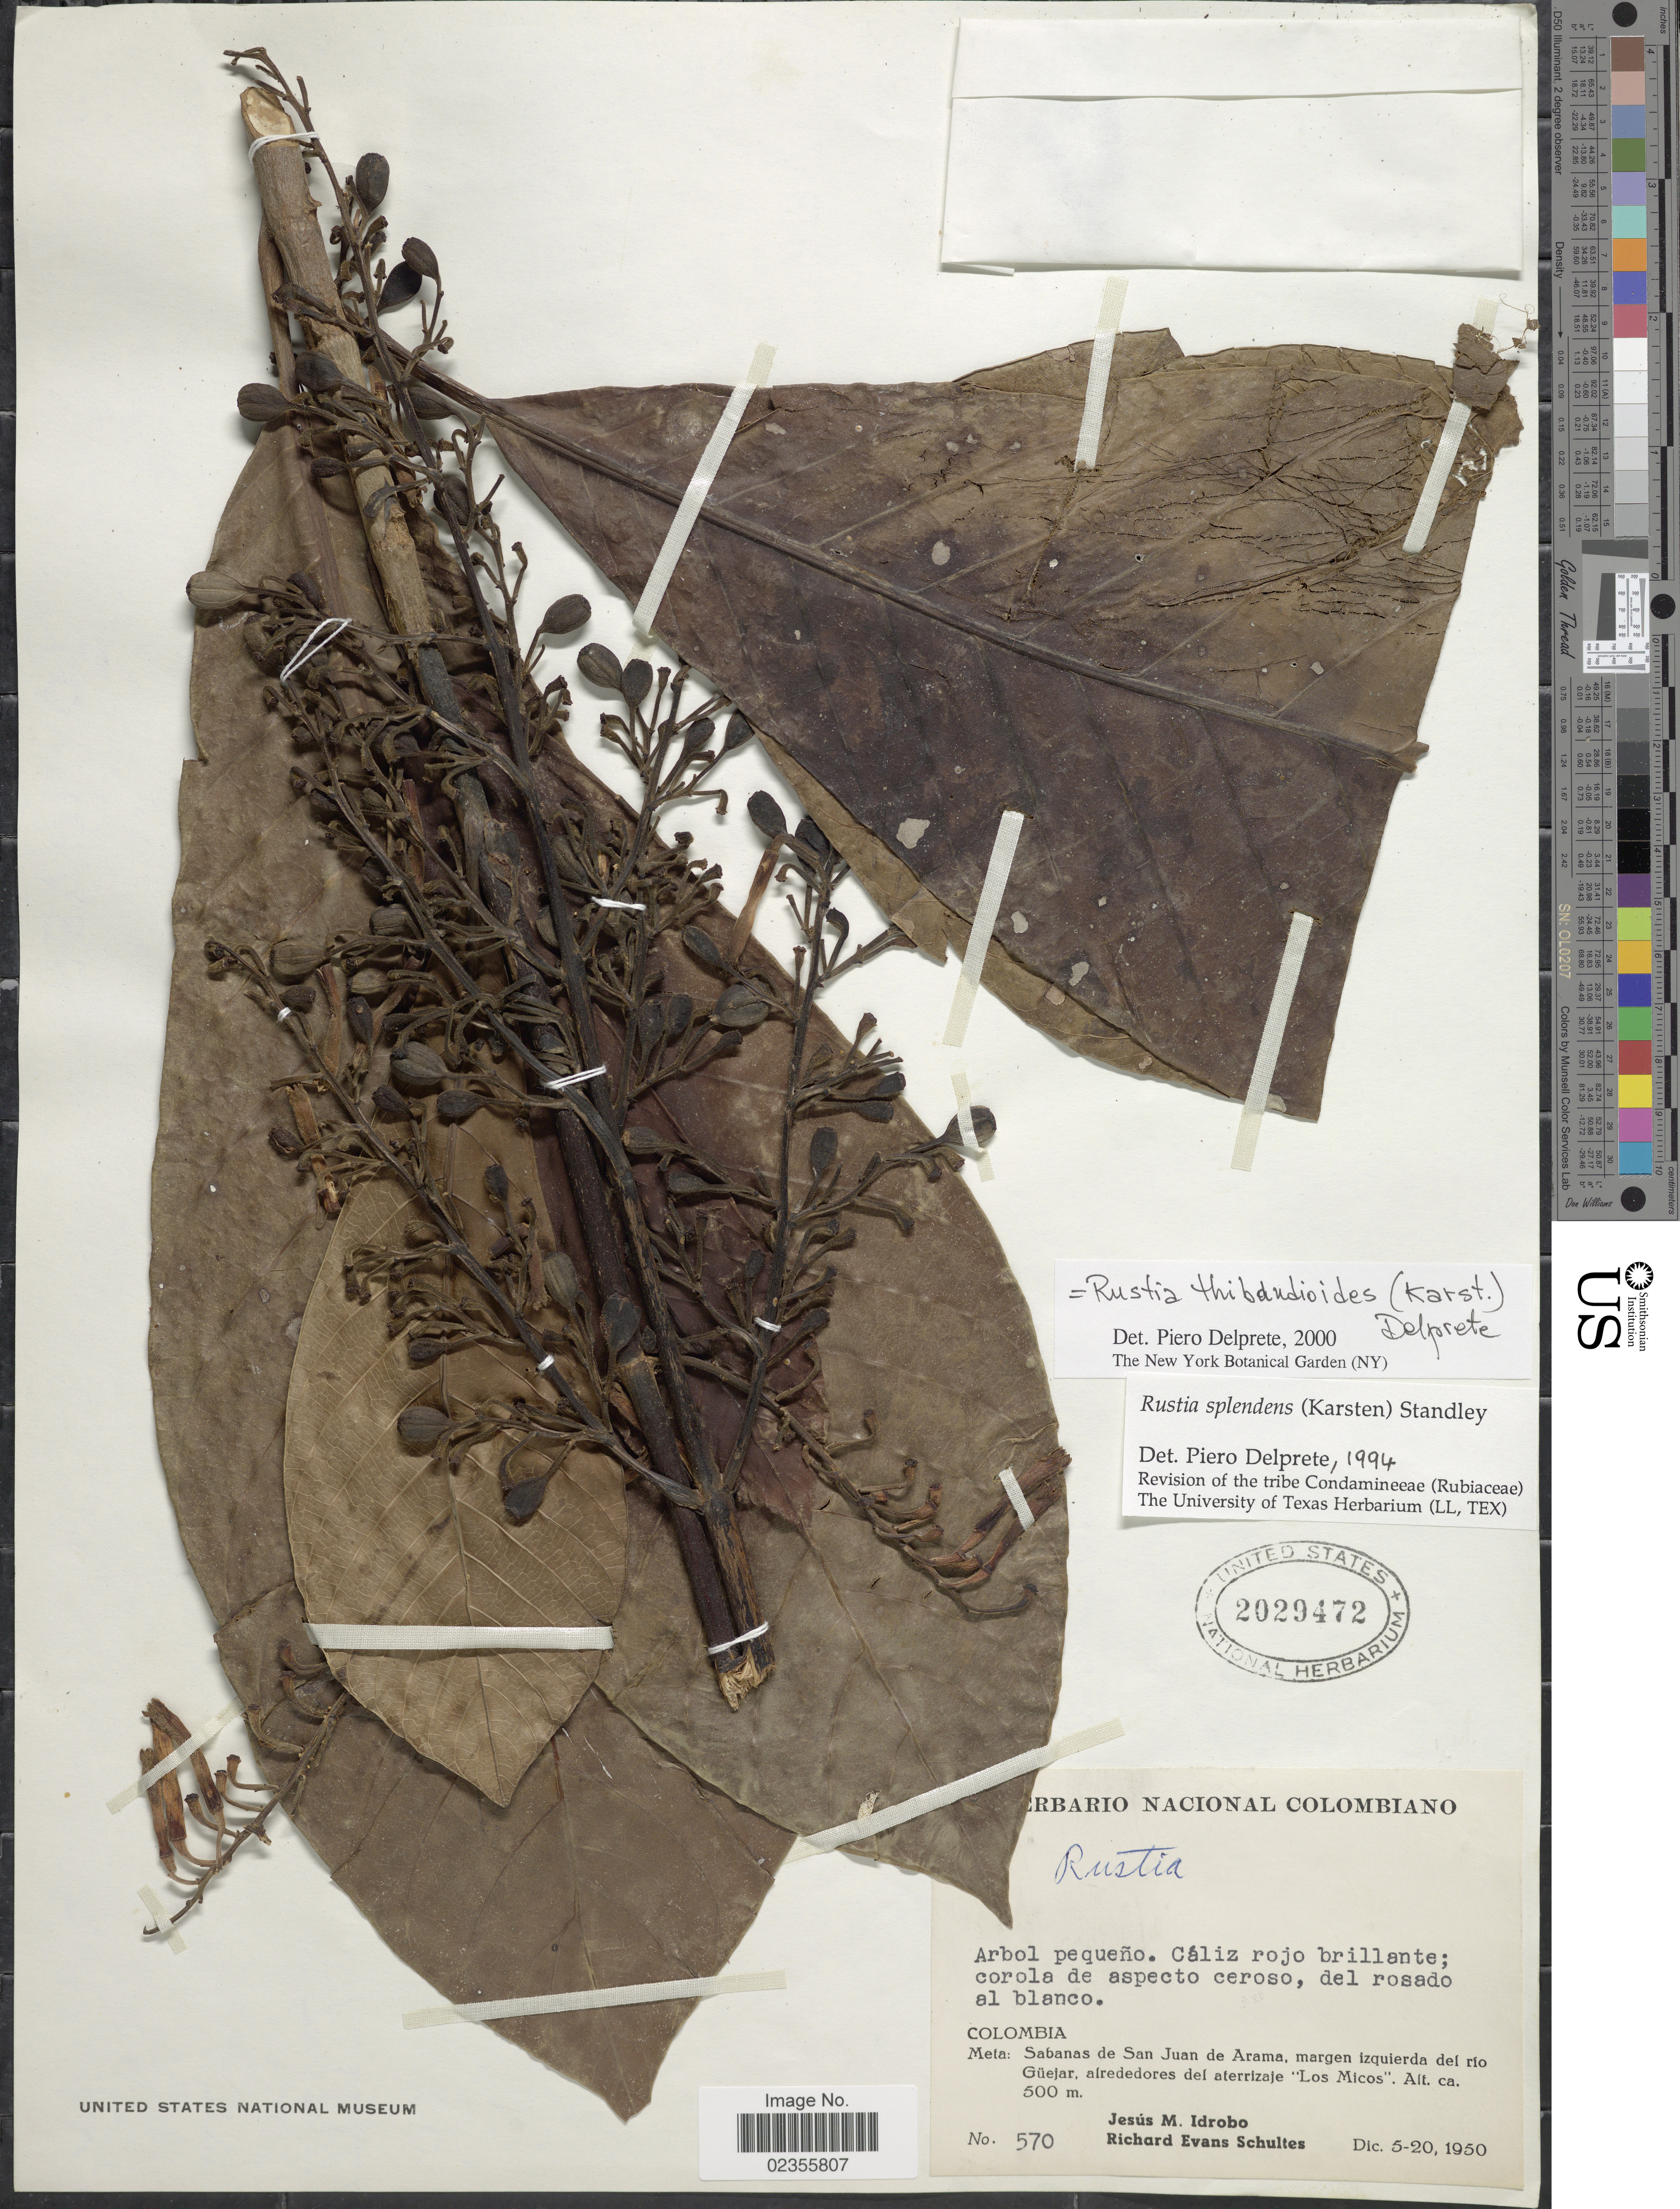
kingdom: Plantae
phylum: Tracheophyta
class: Magnoliopsida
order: Gentianales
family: Rubiaceae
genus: Rustia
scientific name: Rustia thibaudioides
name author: (H. Karst.) Delprete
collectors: J. M. Idrobo & R. E. Schultes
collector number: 570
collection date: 1950-12-05/1950-12-20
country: Colombia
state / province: Meta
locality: Sabanas de San Juan de Arama, margen izquierda del rio Guejar, alrededores del aterrizaje "Los Micos".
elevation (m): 500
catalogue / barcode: US 2029472